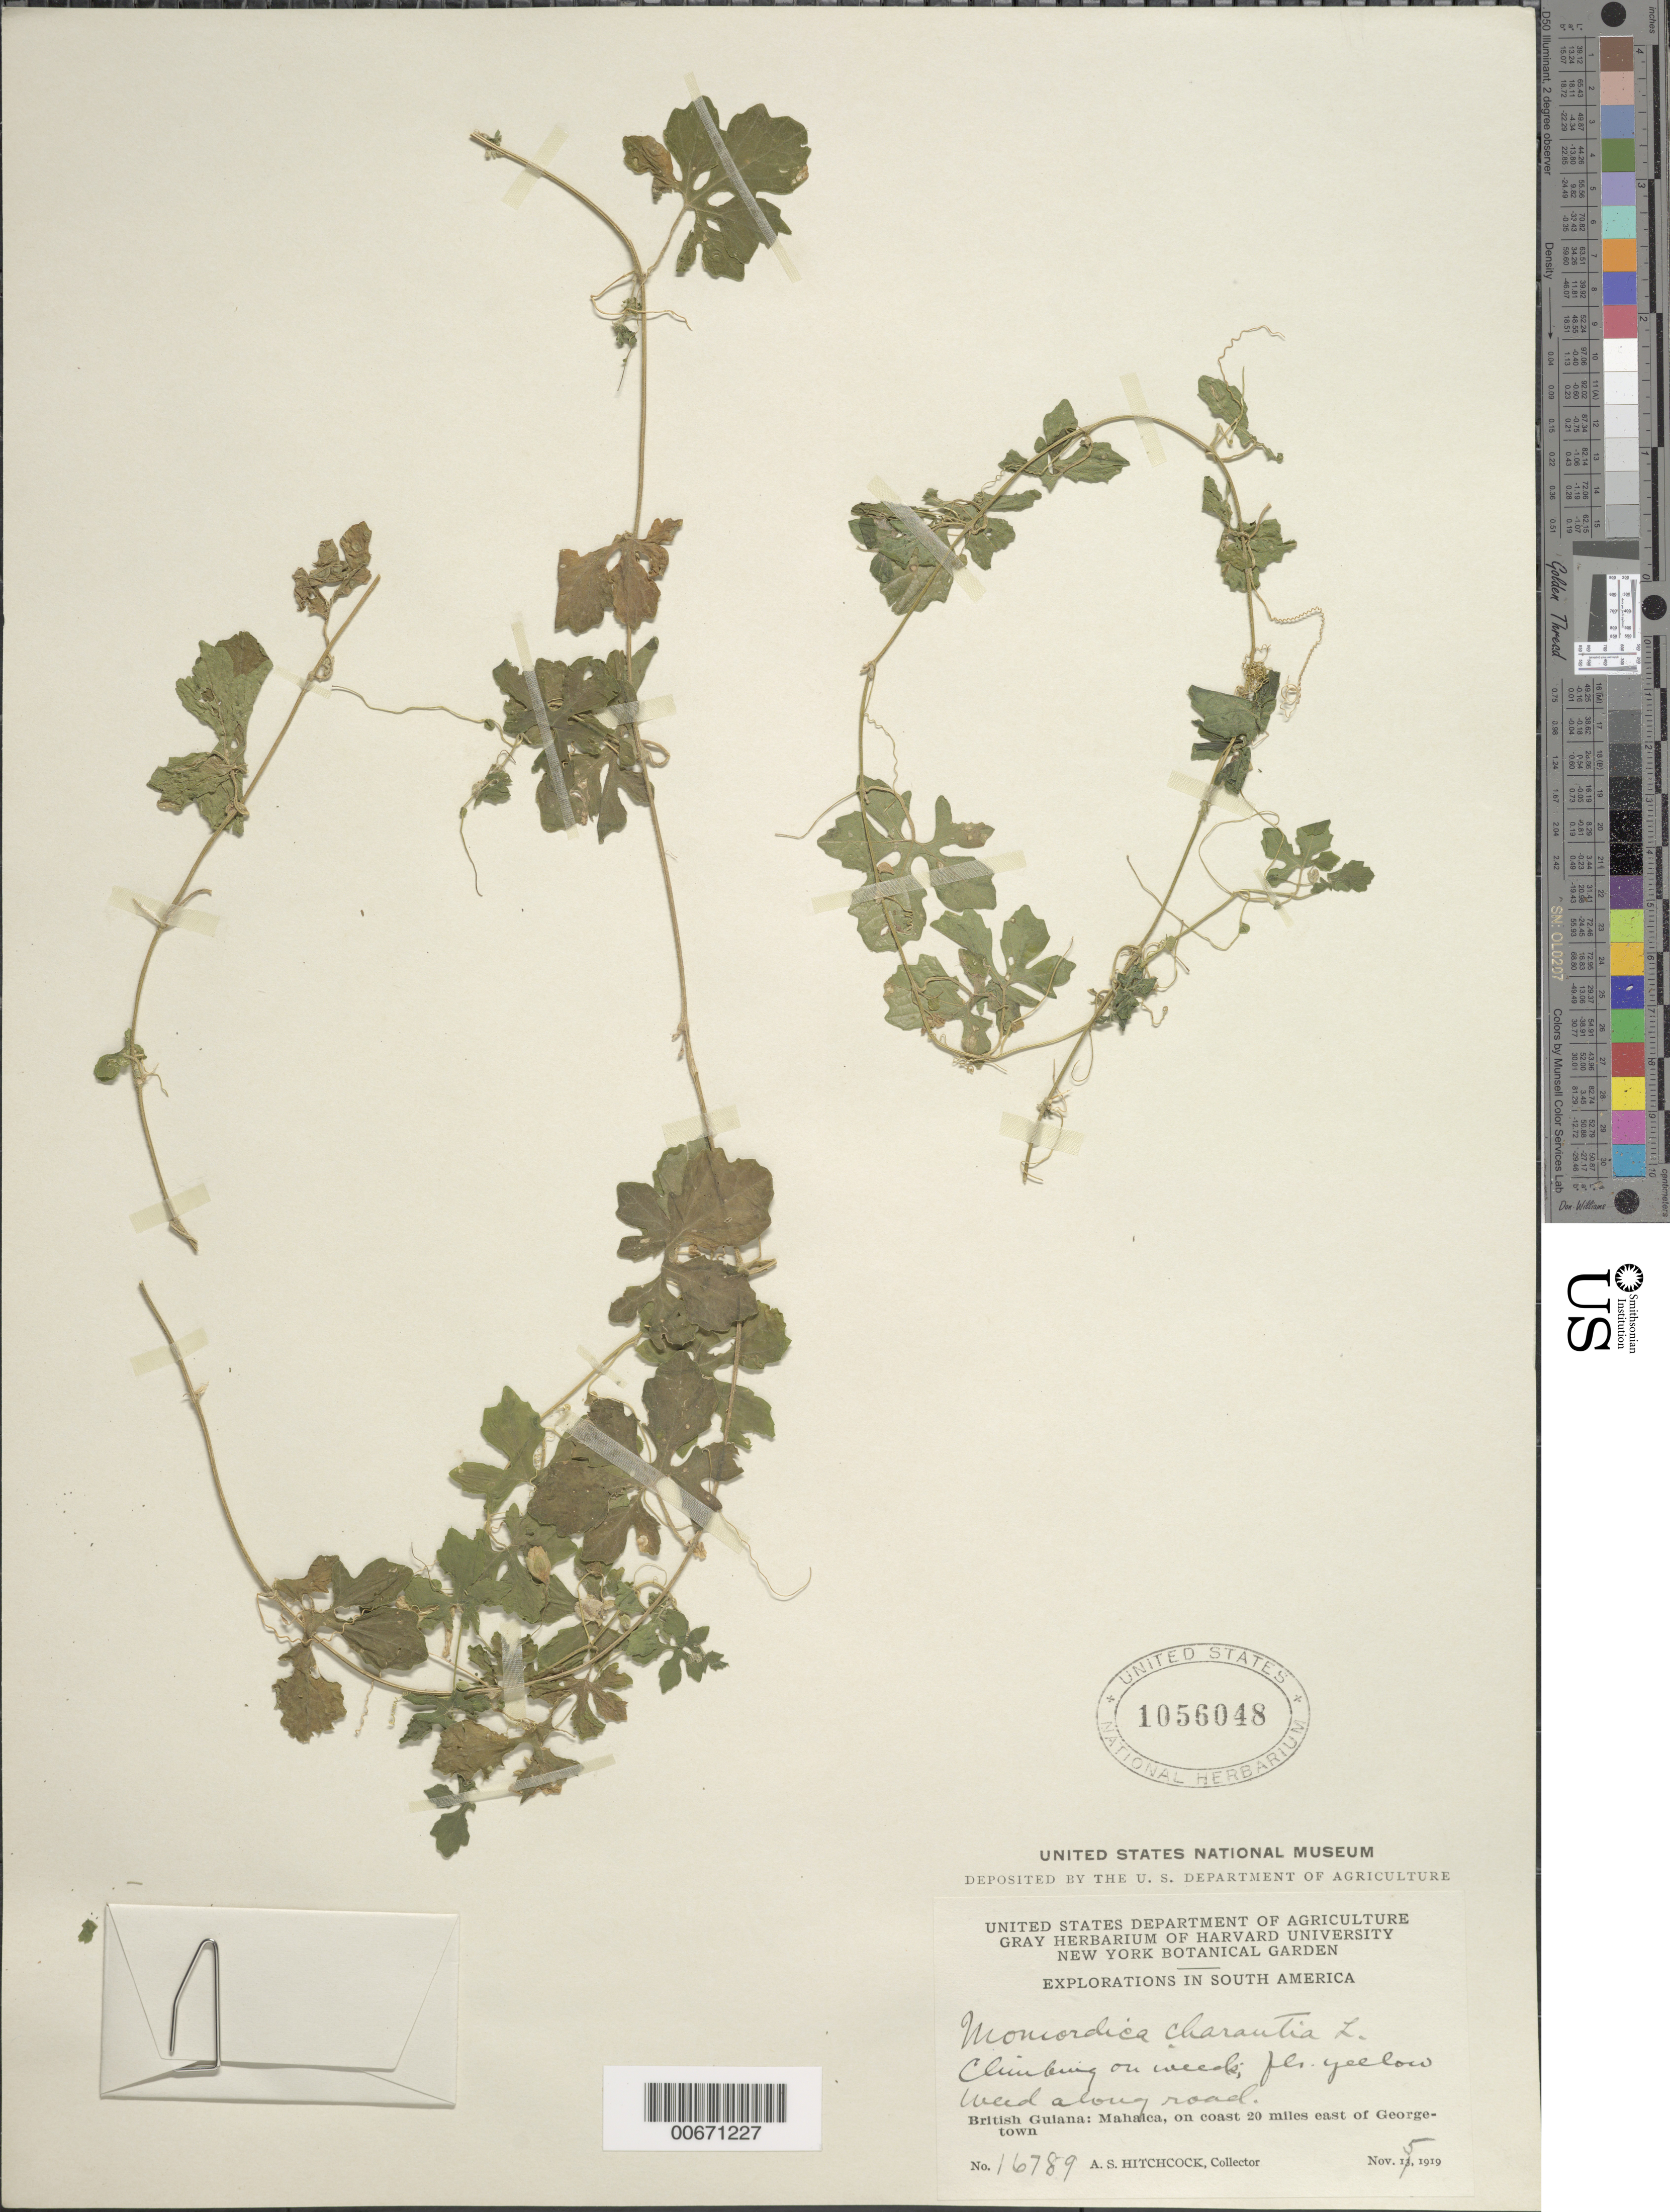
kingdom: Plantae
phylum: Tracheophyta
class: Magnoliopsida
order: Cucurbitales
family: Cucurbitaceae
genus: Momordica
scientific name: Momordica charantia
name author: L.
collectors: A. S. Hitchcock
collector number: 16789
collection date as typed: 15-Nov-19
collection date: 1919-11-15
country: Guyana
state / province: Demerara-Mahaica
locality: Mahaica, on coast 20 miles east of Georgetown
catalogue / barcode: US 1056048